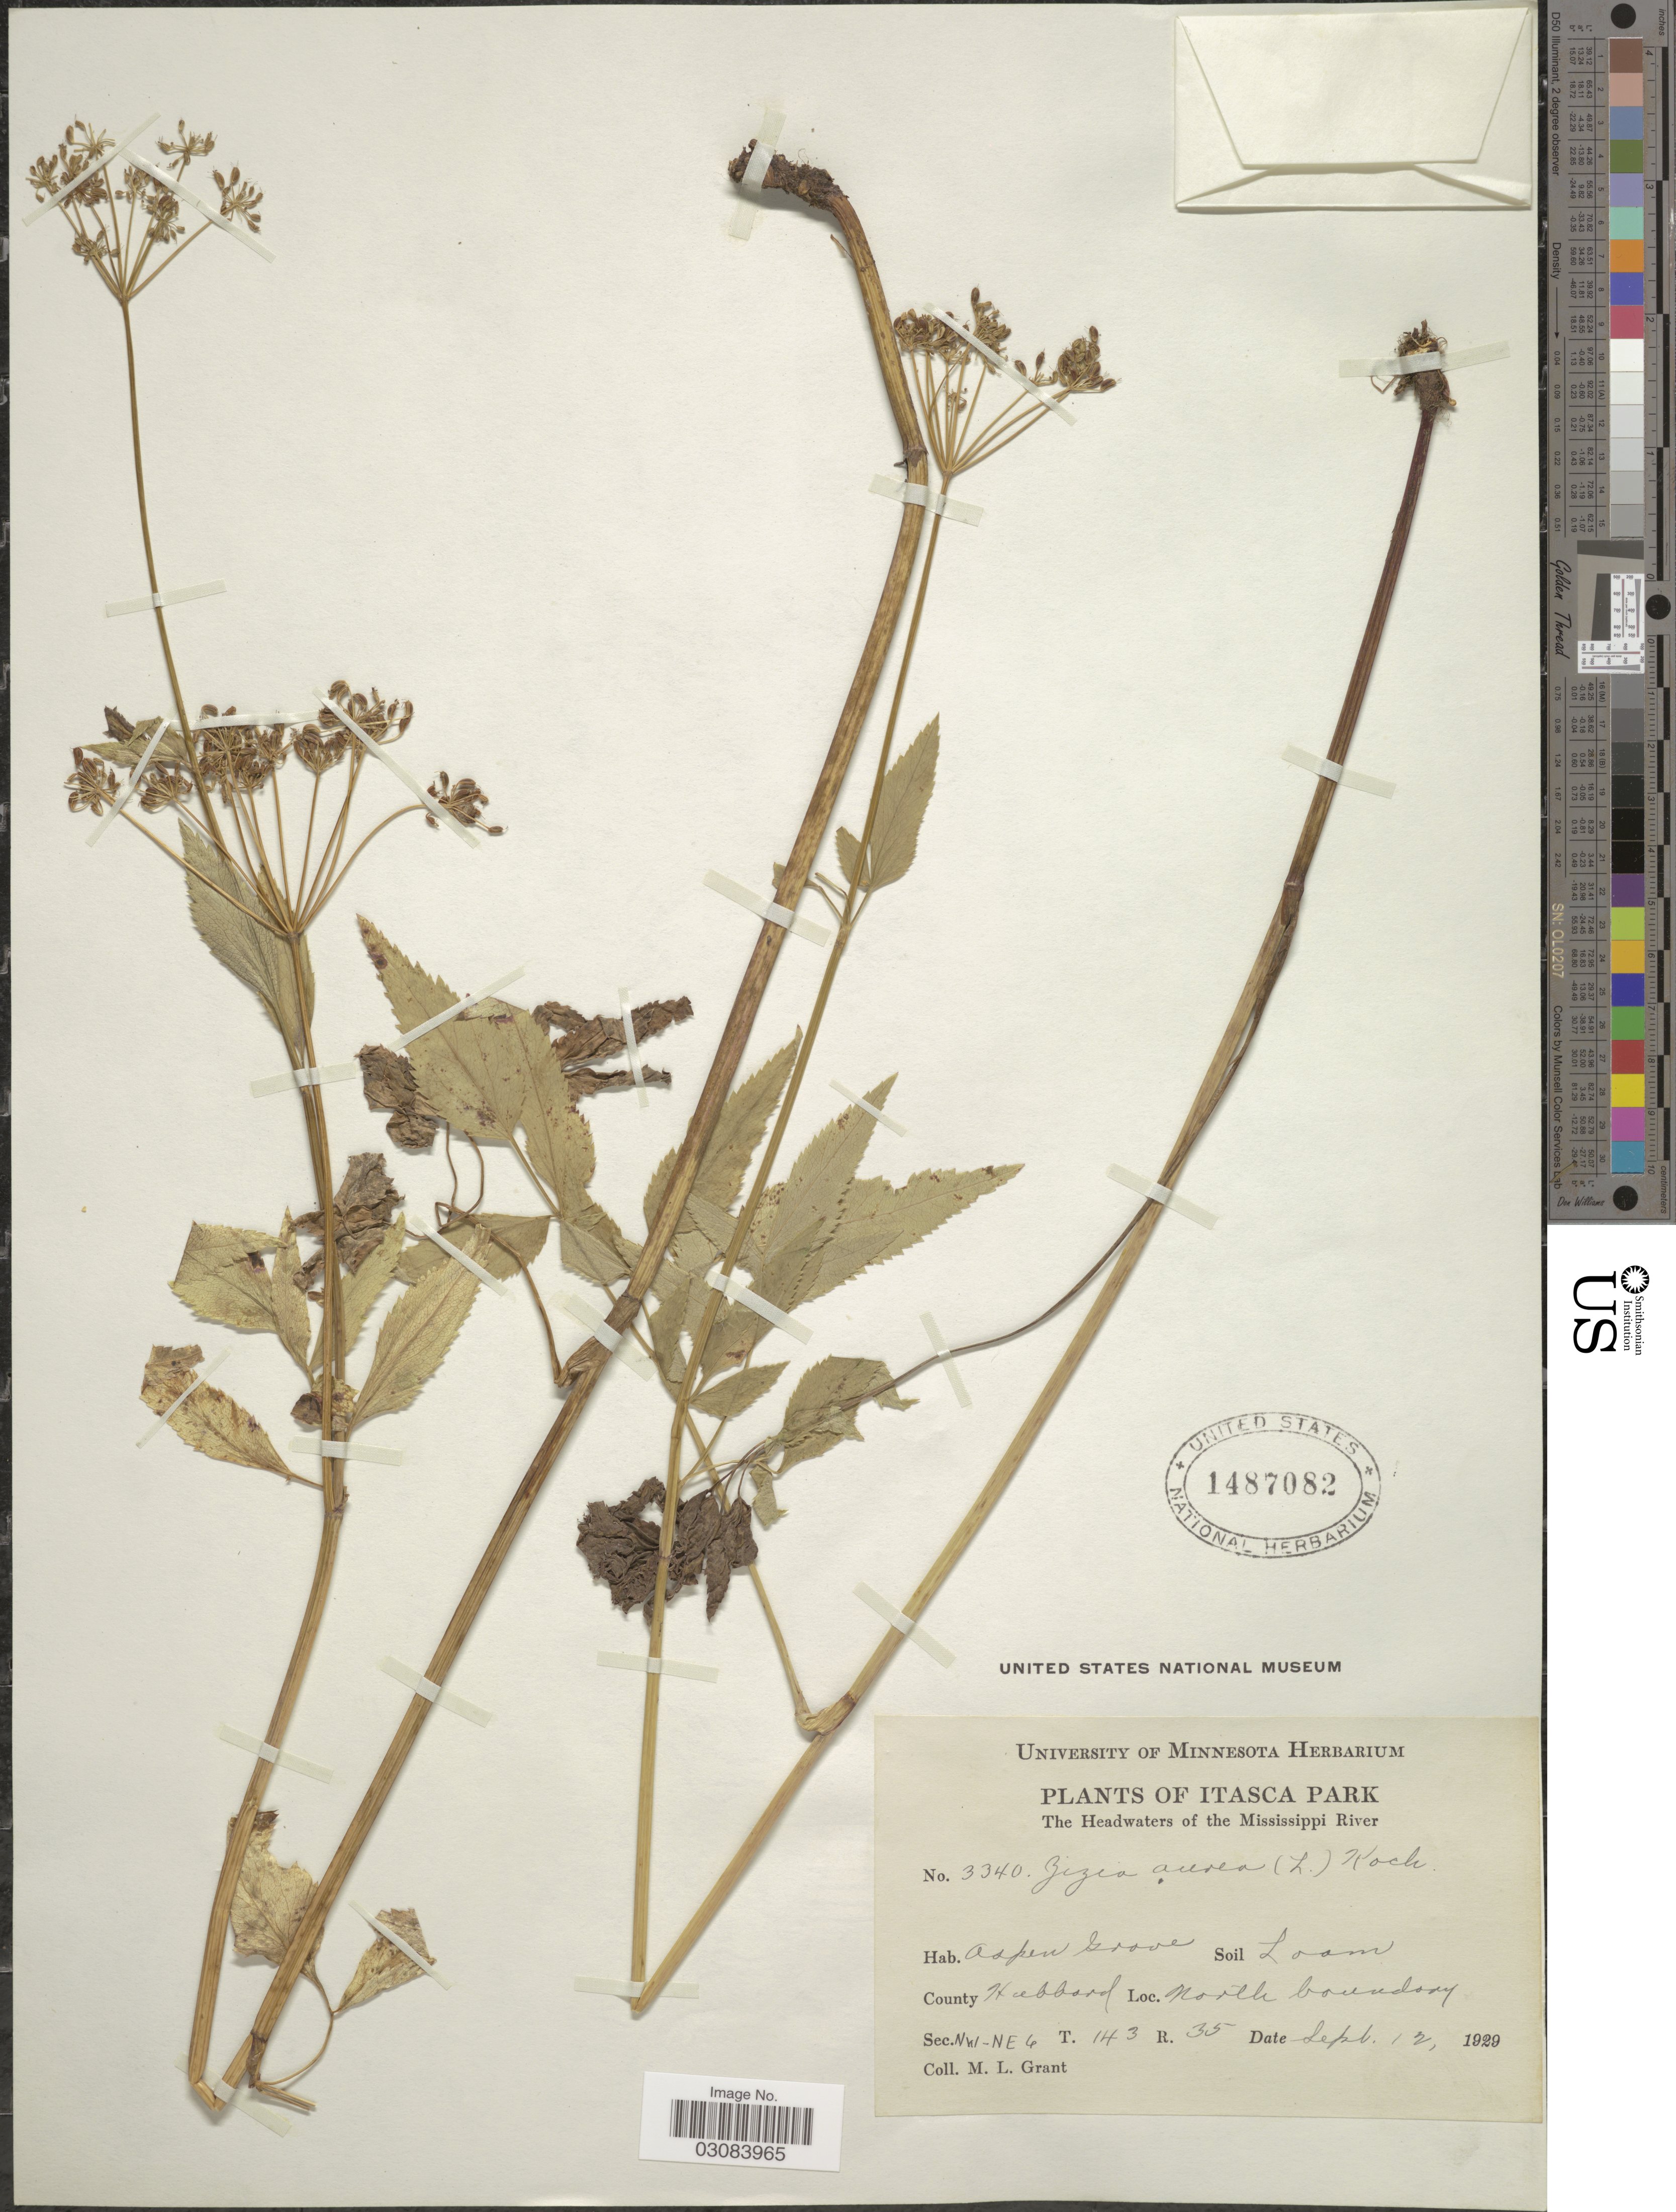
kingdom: Plantae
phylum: Tracheophyta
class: Magnoliopsida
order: Apiales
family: Apiaceae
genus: Zizia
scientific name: Zizia aurea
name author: (L.) Koch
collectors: M. L. Grant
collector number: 3340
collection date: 1929-09-12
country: United States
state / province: Minnesota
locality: Itasca Park. The Headwaters of the Mississippi River. Aspen Grove. County Hubbord. North boundary. Sec. N.W.- NE6 T. 143 R.35.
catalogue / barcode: US 1487082